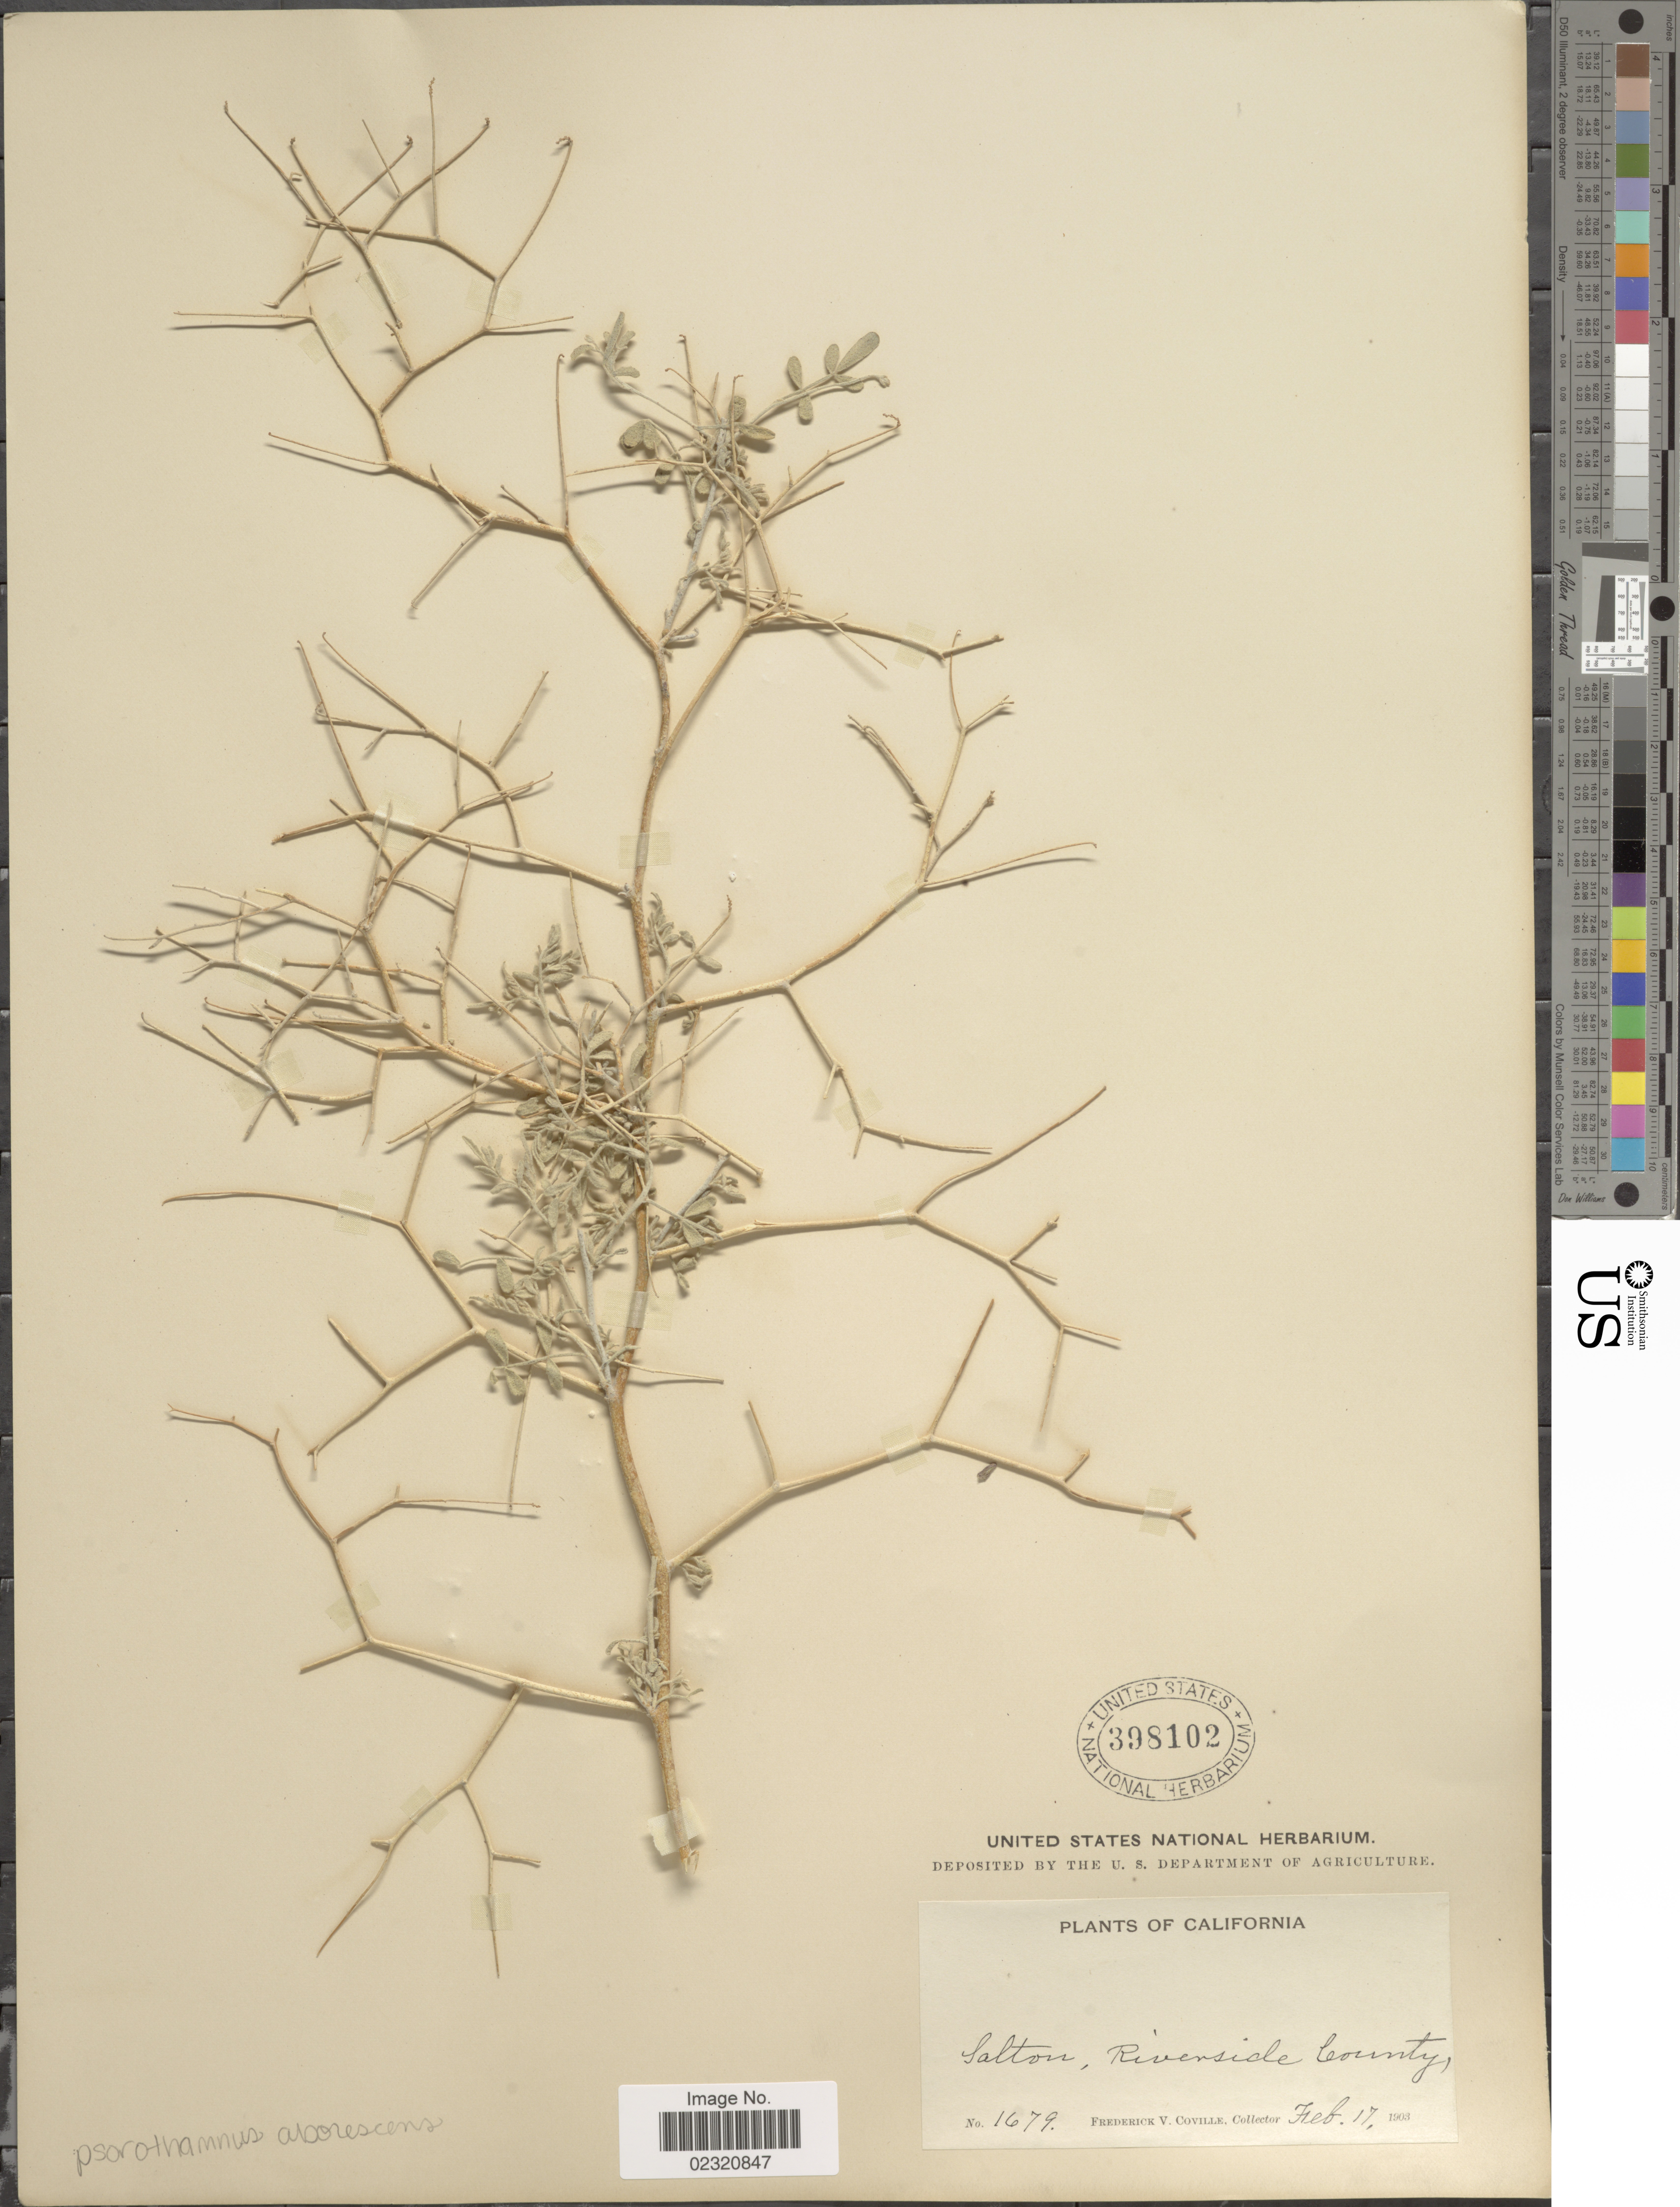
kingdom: Plantae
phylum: Tracheophyta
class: Magnoliopsida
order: Fabales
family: Fabaceae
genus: Psorothamnus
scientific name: Psorothamnus emoryi var. emoryi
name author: (A. Gray) Rydb.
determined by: Strong, M. T., (US), Smithsonian Institution - National Museum of Natural History (UNITED STATES)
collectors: F. V. Coville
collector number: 1679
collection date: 1903-02-17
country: United States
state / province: California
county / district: Riverside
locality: Salton, Riverside County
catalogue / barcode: US 398102